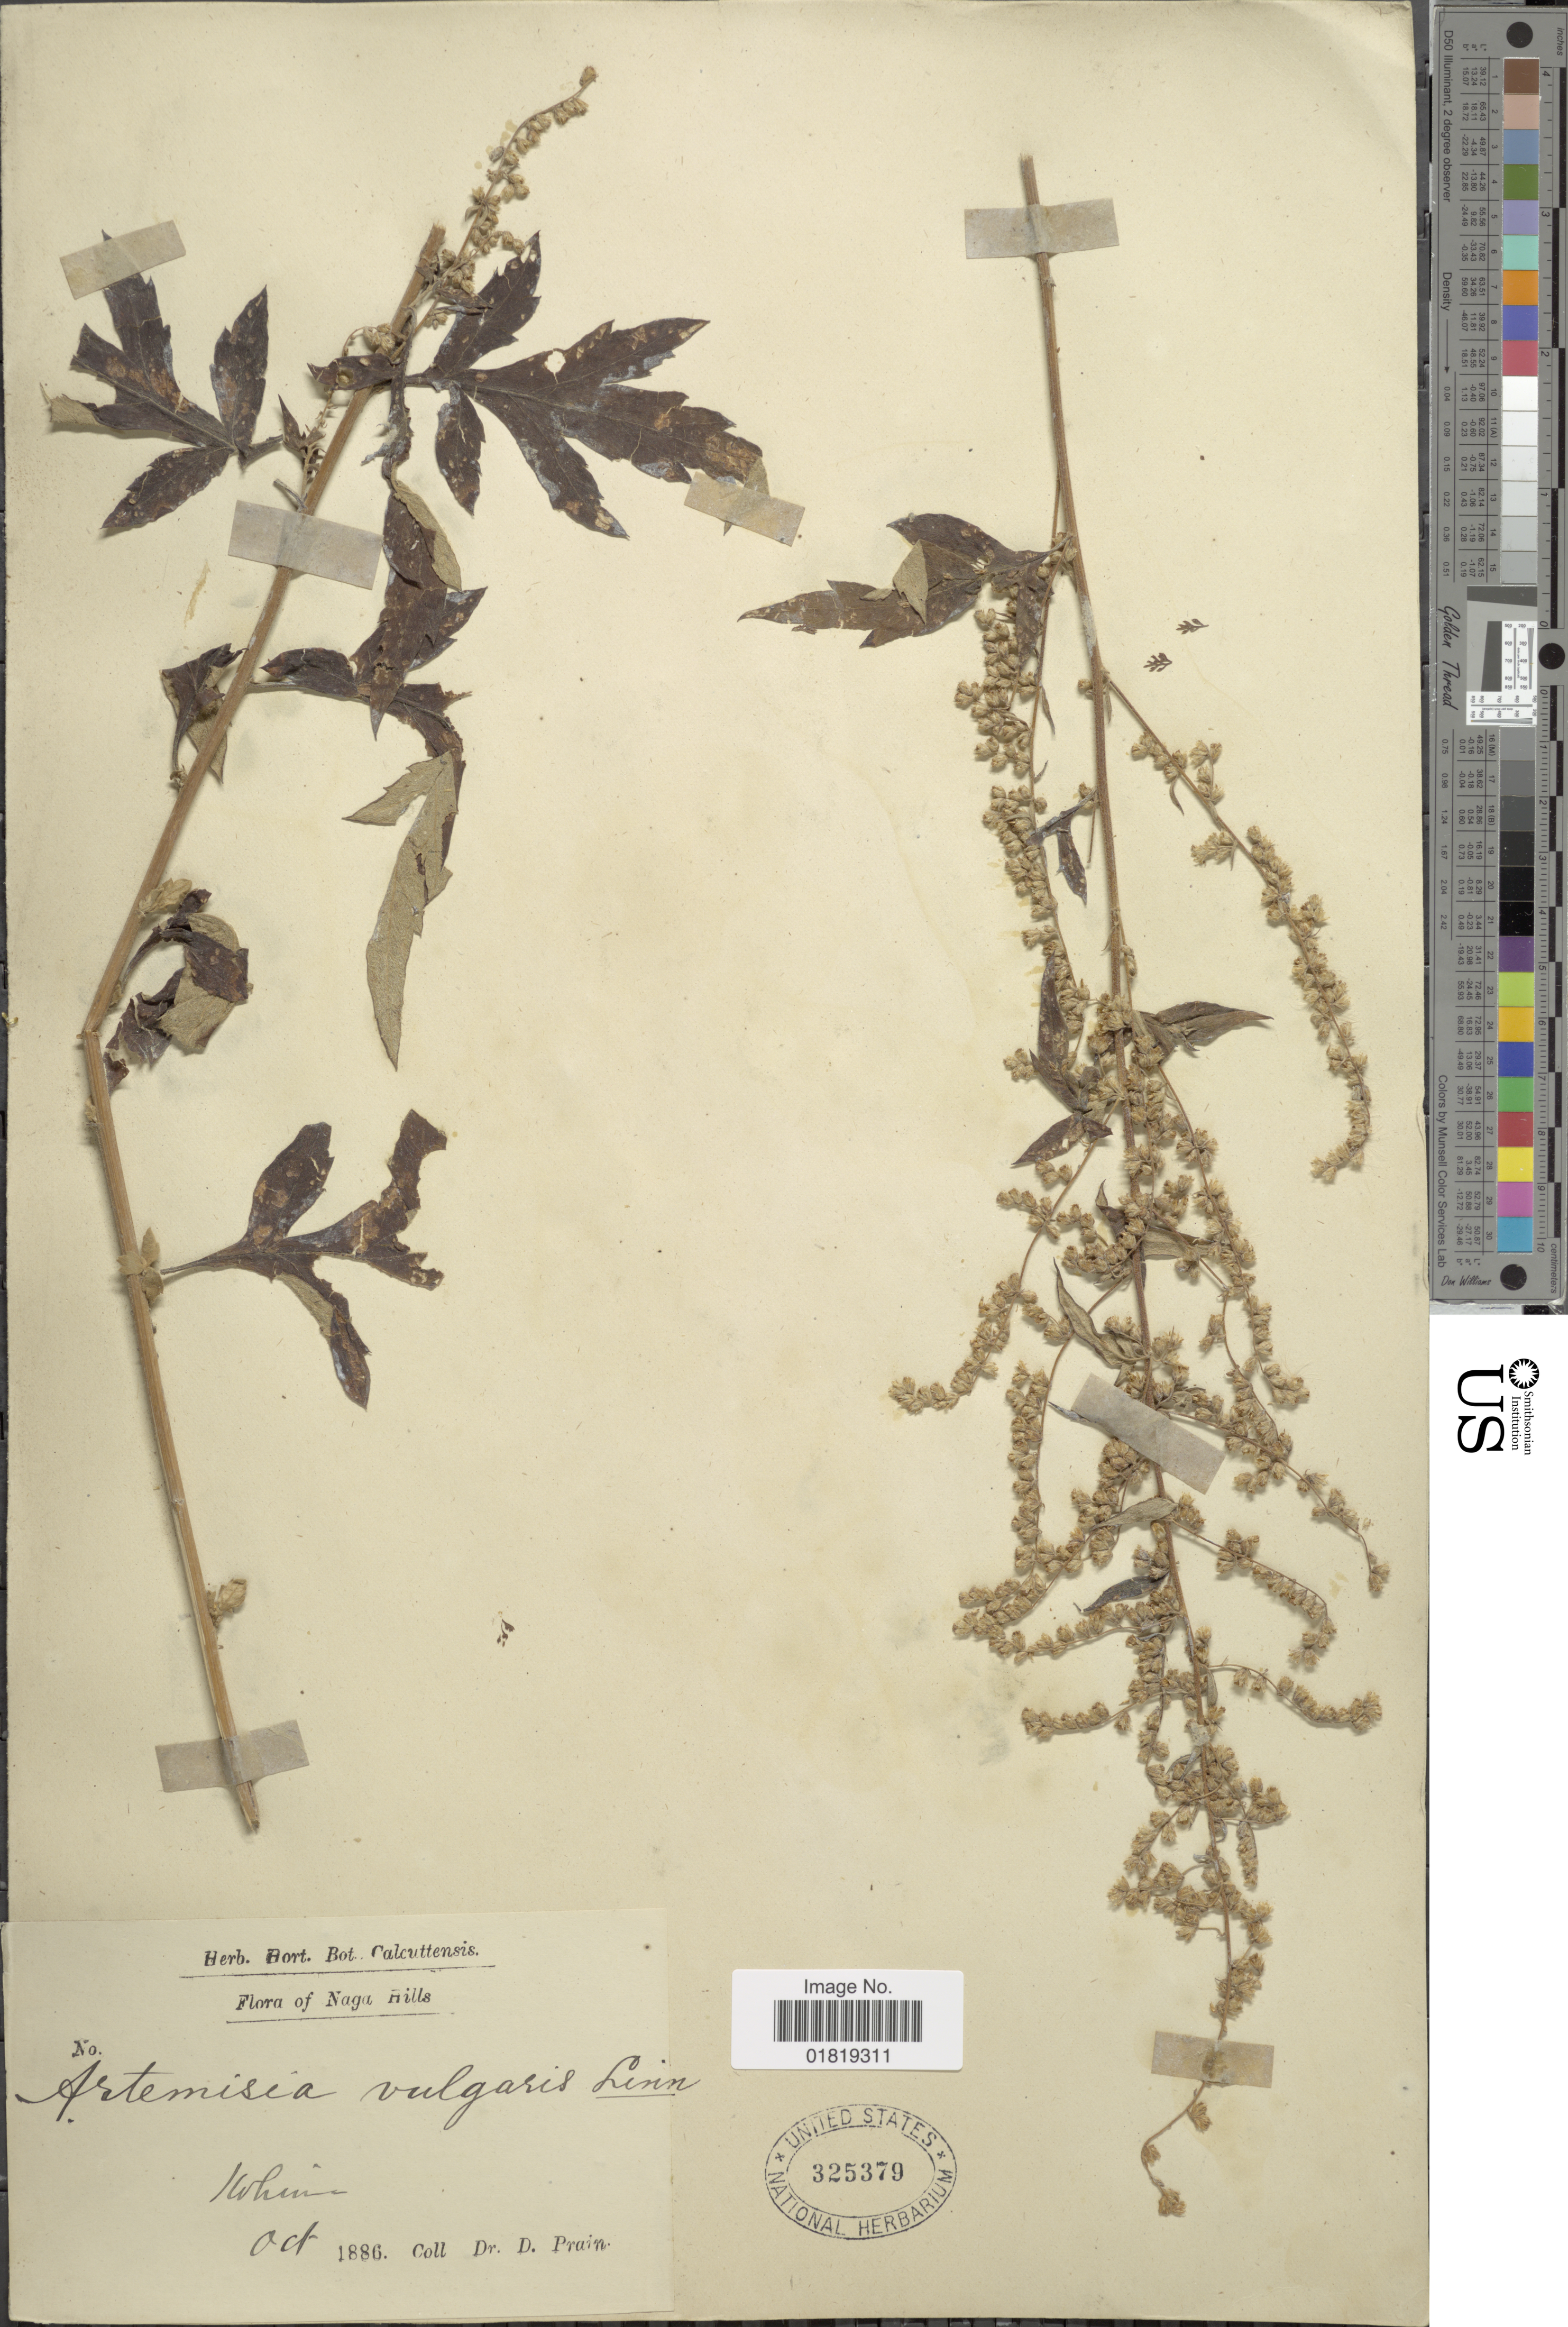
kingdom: Plantae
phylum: Tracheophyta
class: Magnoliopsida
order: Asterales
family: Asteraceae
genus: Artemisia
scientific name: Artemisia vulgaris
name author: L.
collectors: D. Prain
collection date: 1886-10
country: India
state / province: Nagaland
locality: Naga Hills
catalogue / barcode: US 325379